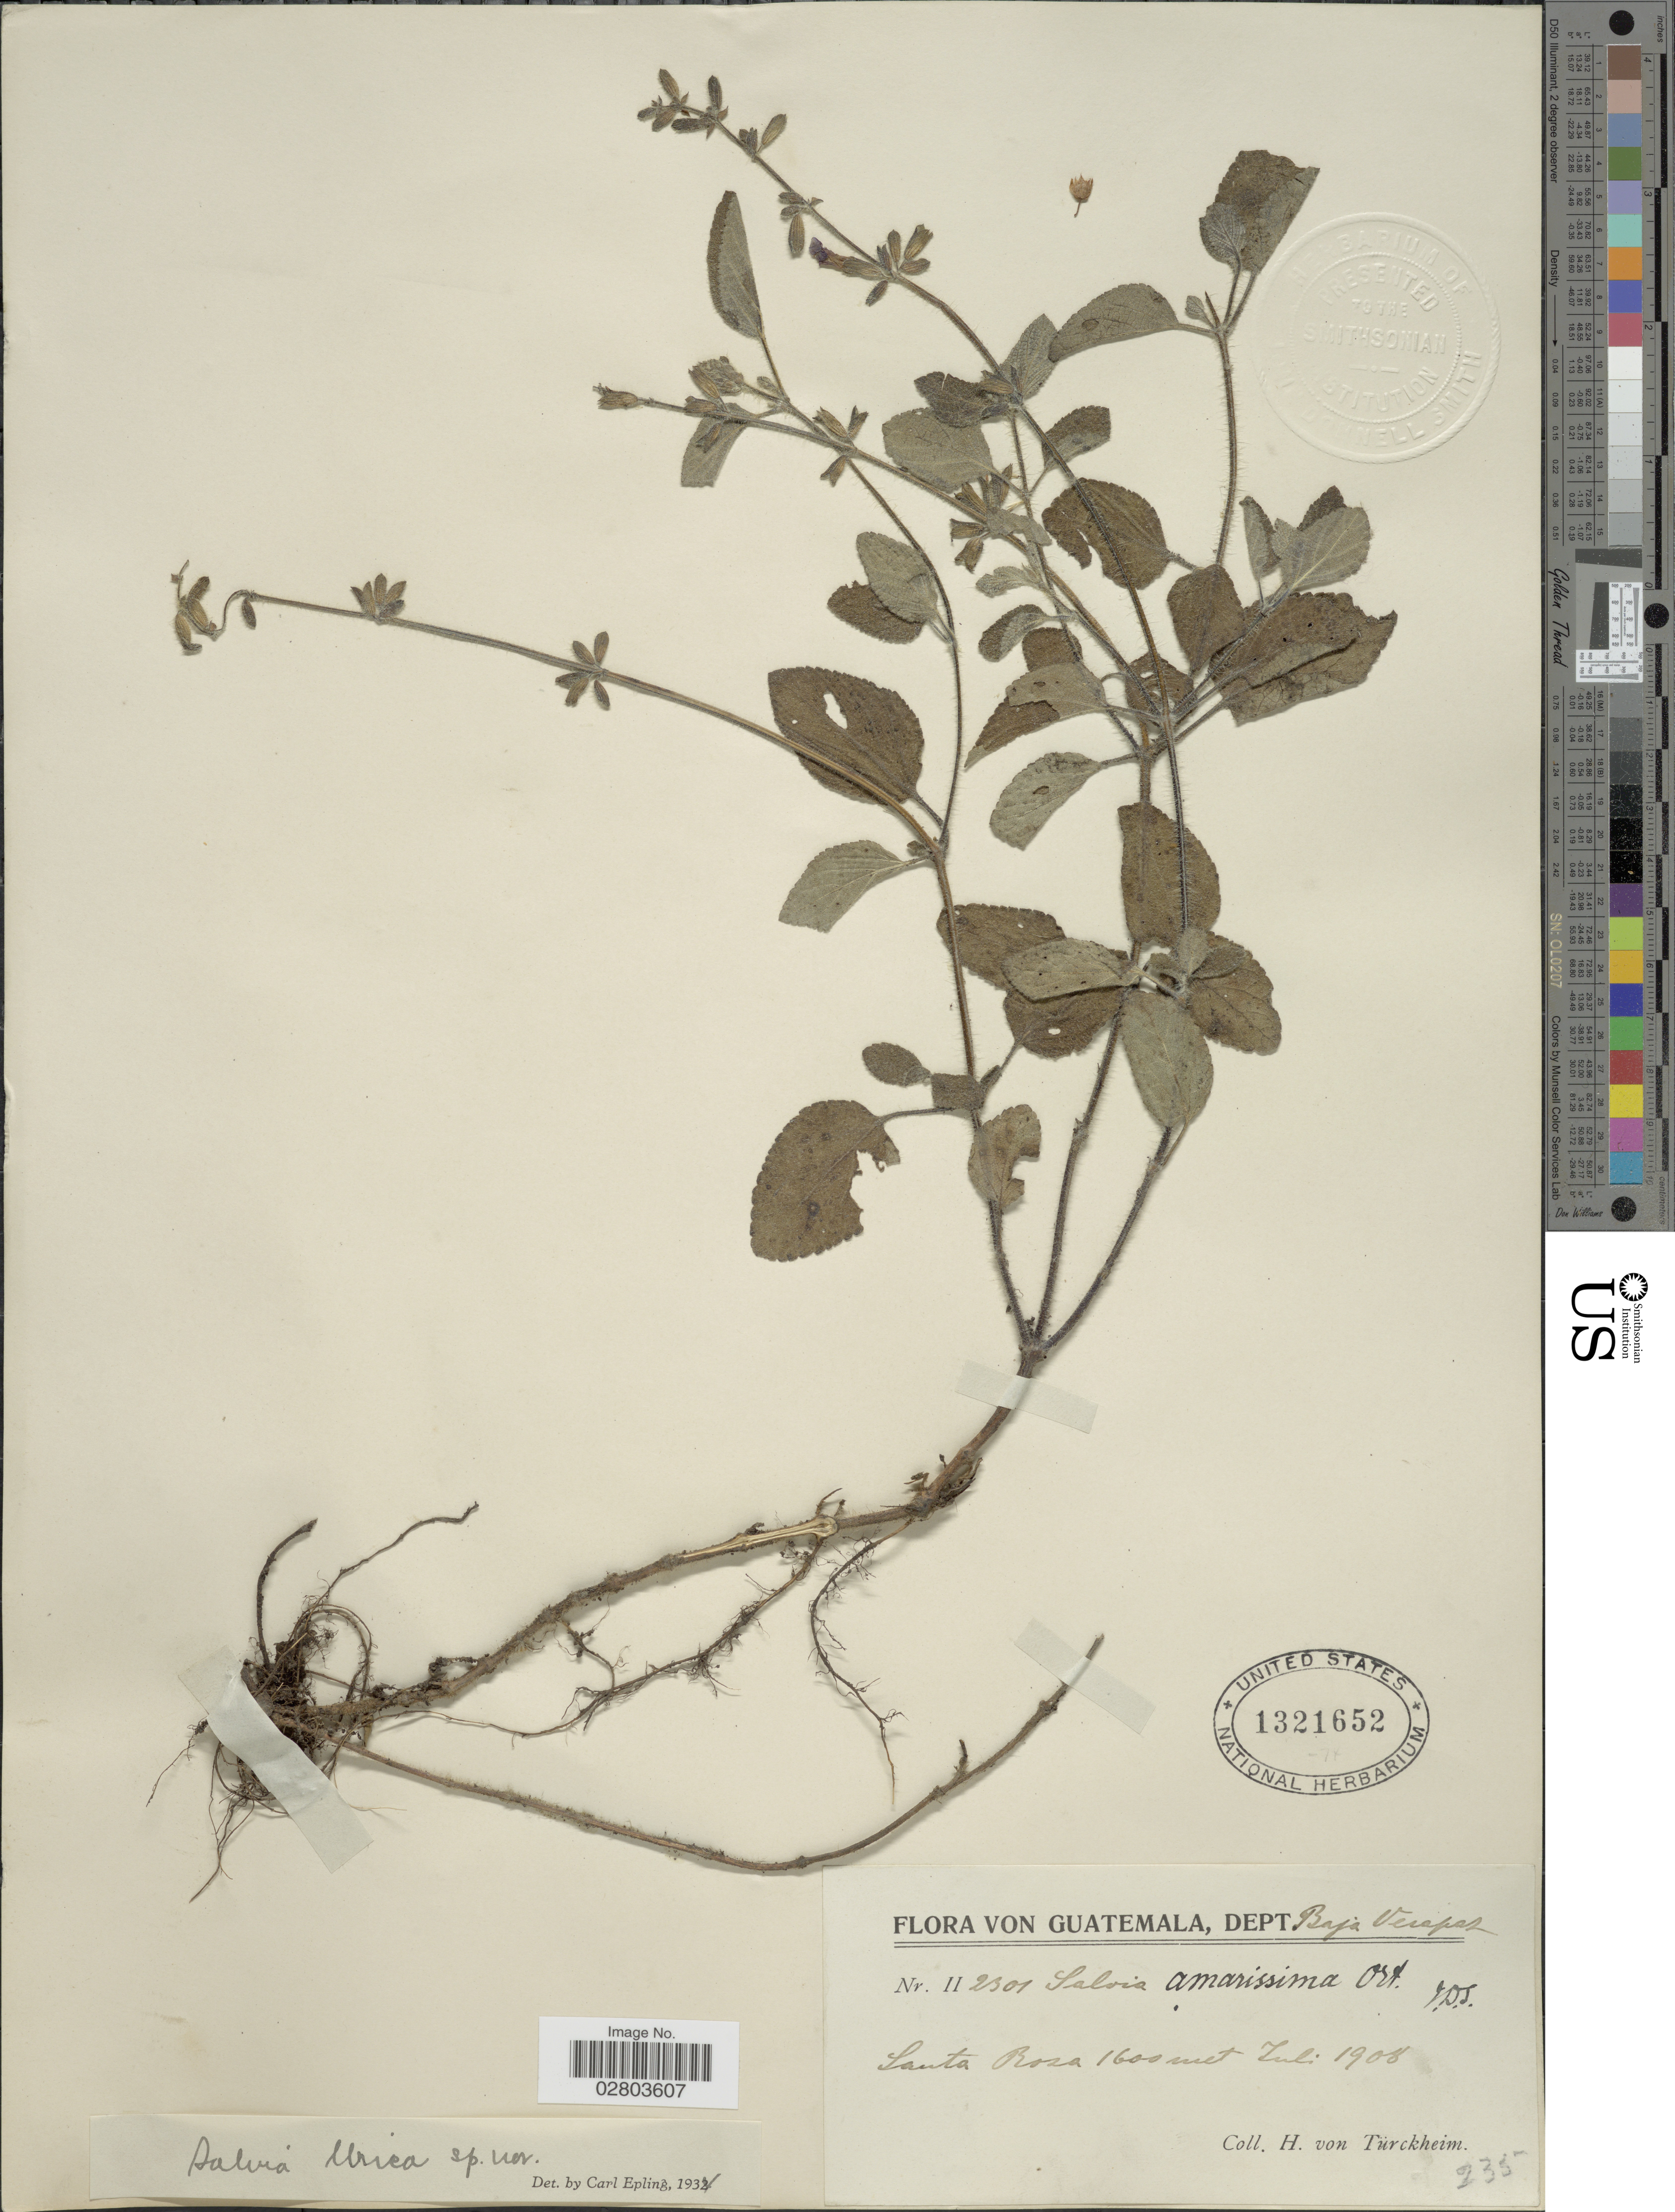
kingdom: Plantae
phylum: Tracheophyta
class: Magnoliopsida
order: Lamiales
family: Lamiaceae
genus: Salvia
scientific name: Salvia urica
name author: Epling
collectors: H. von Türckheim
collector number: II2301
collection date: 1908-07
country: Guatemala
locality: Dept Baja Verapaz. Santa Rosa.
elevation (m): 1600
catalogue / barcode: US 1321652